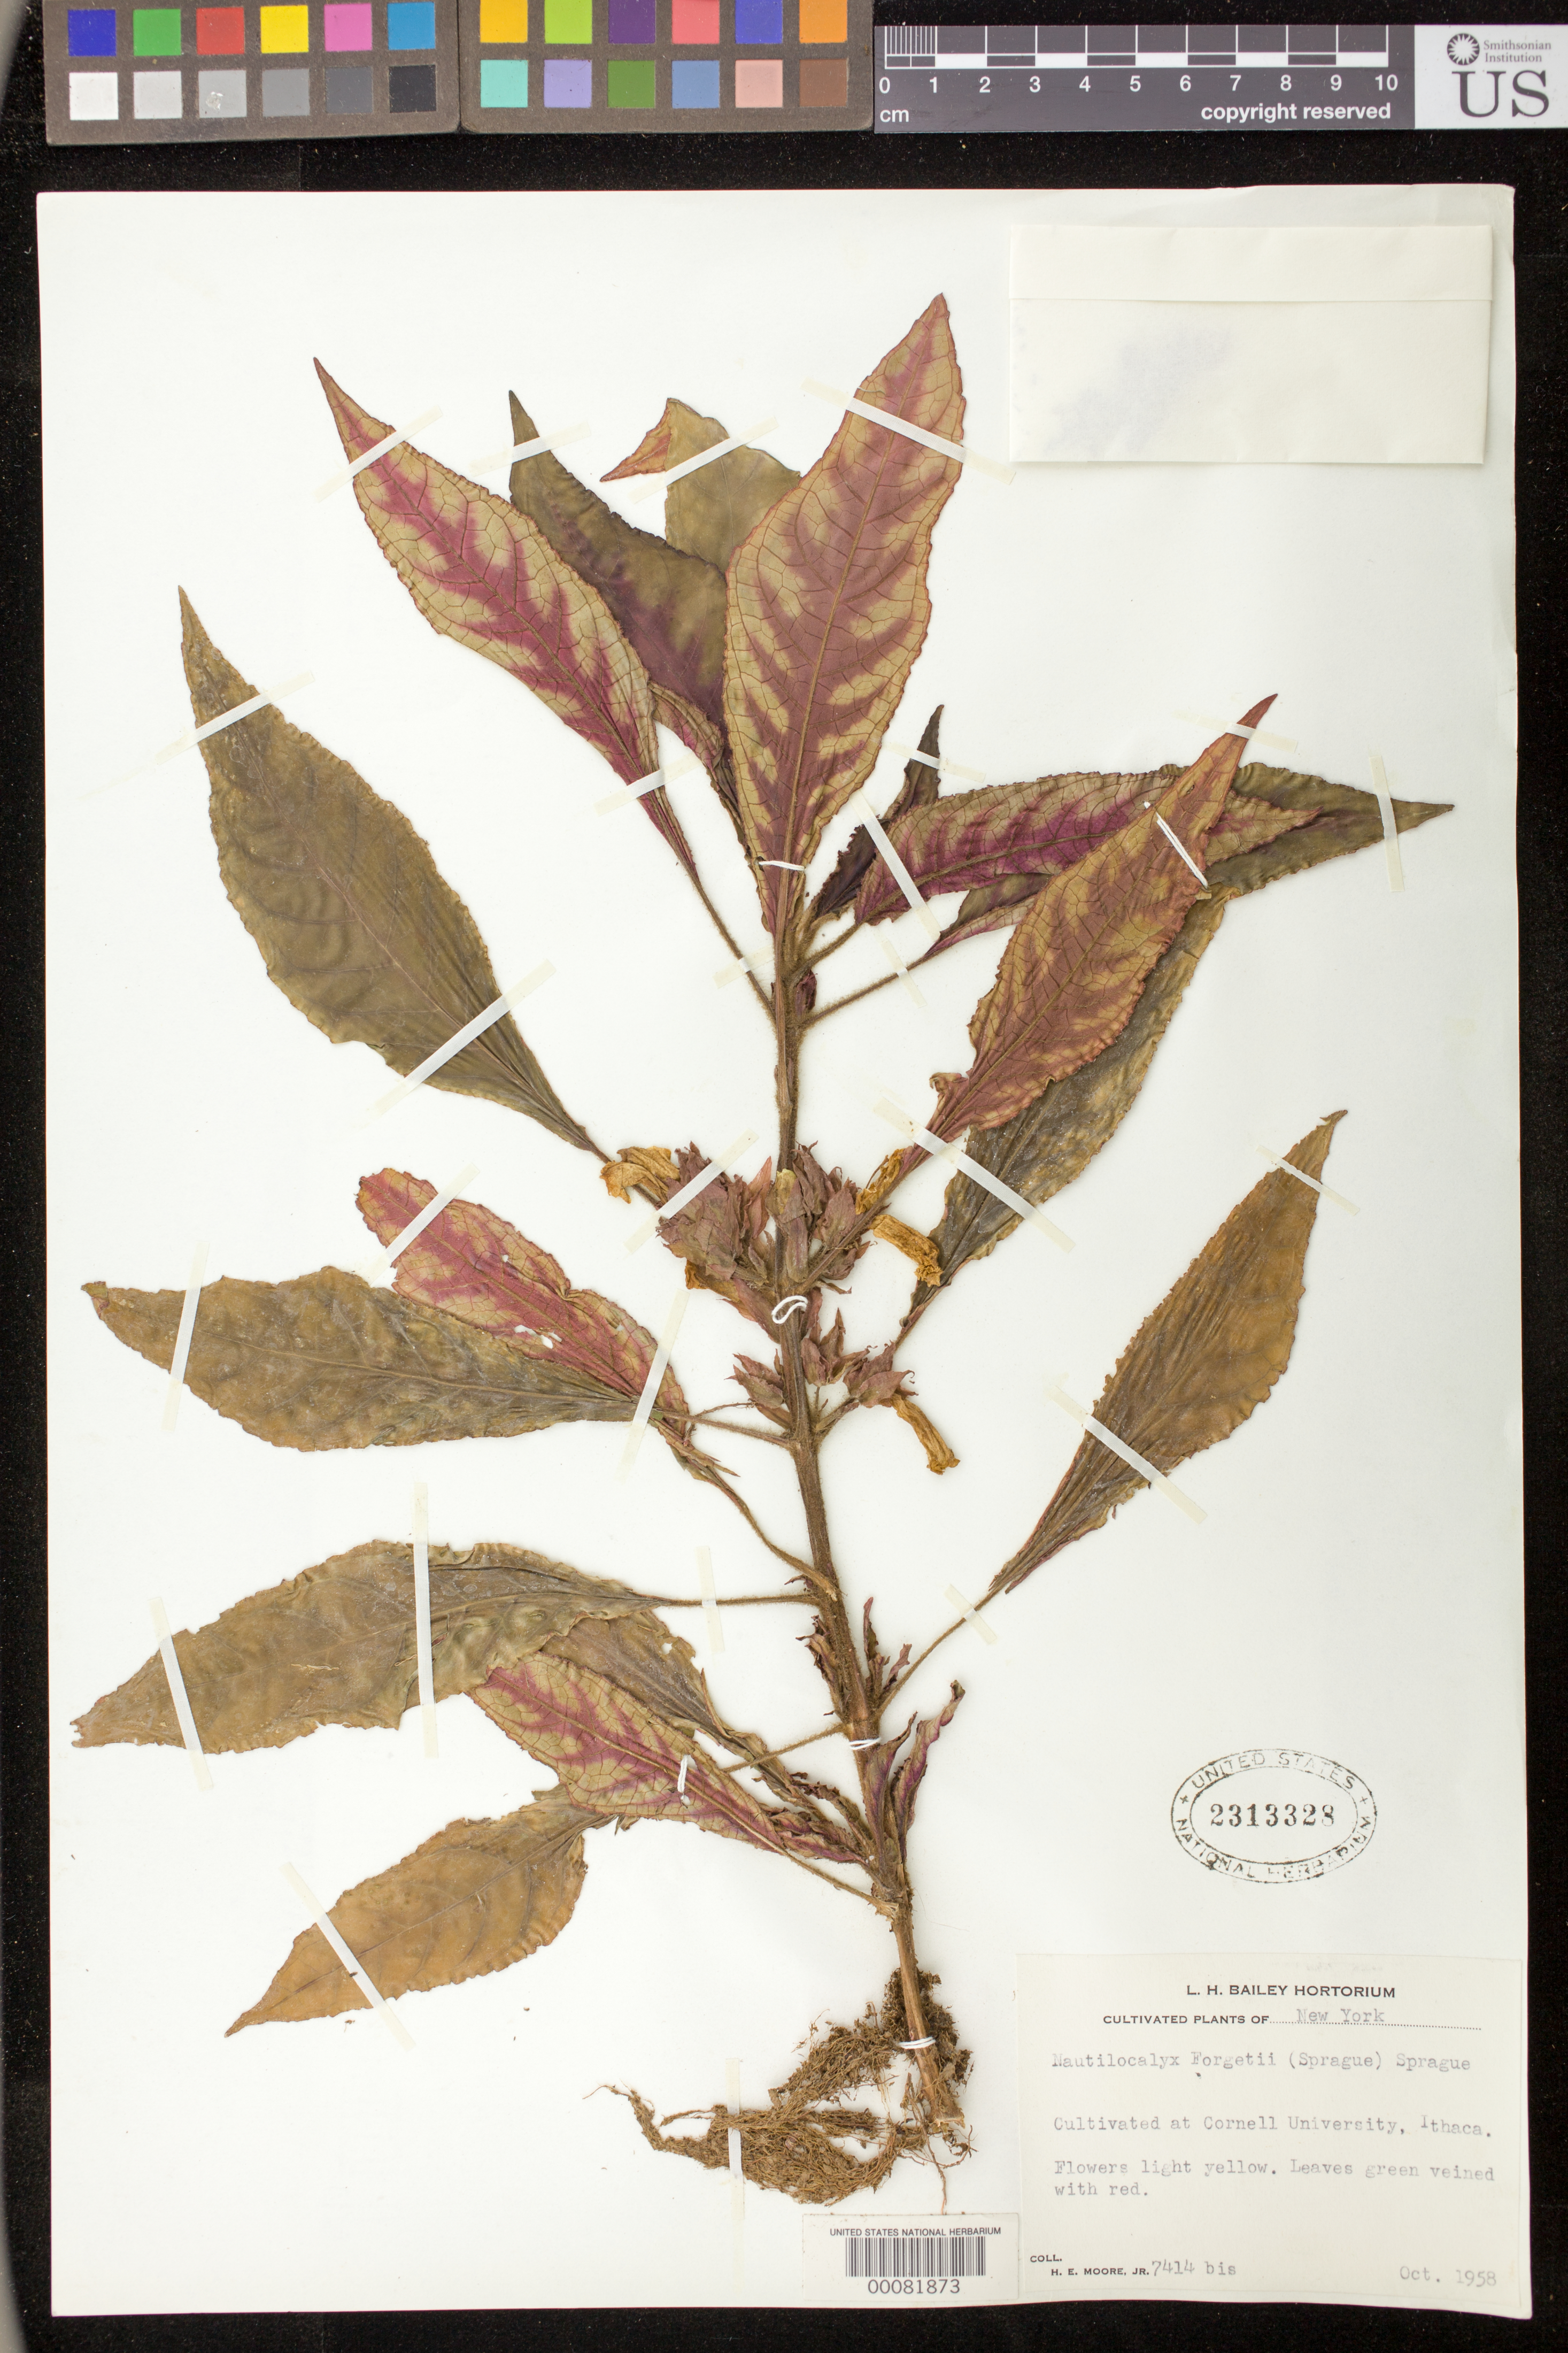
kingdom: Plantae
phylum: Tracheophyta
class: Magnoliopsida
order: Lamiales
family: Gesneriaceae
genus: Nautilocalyx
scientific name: Nautilocalyx forgetii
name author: (Sprague) Sprague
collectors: H. E. Moore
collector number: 7414 bis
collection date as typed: Oct 1958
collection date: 1958-10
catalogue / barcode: US 2313328